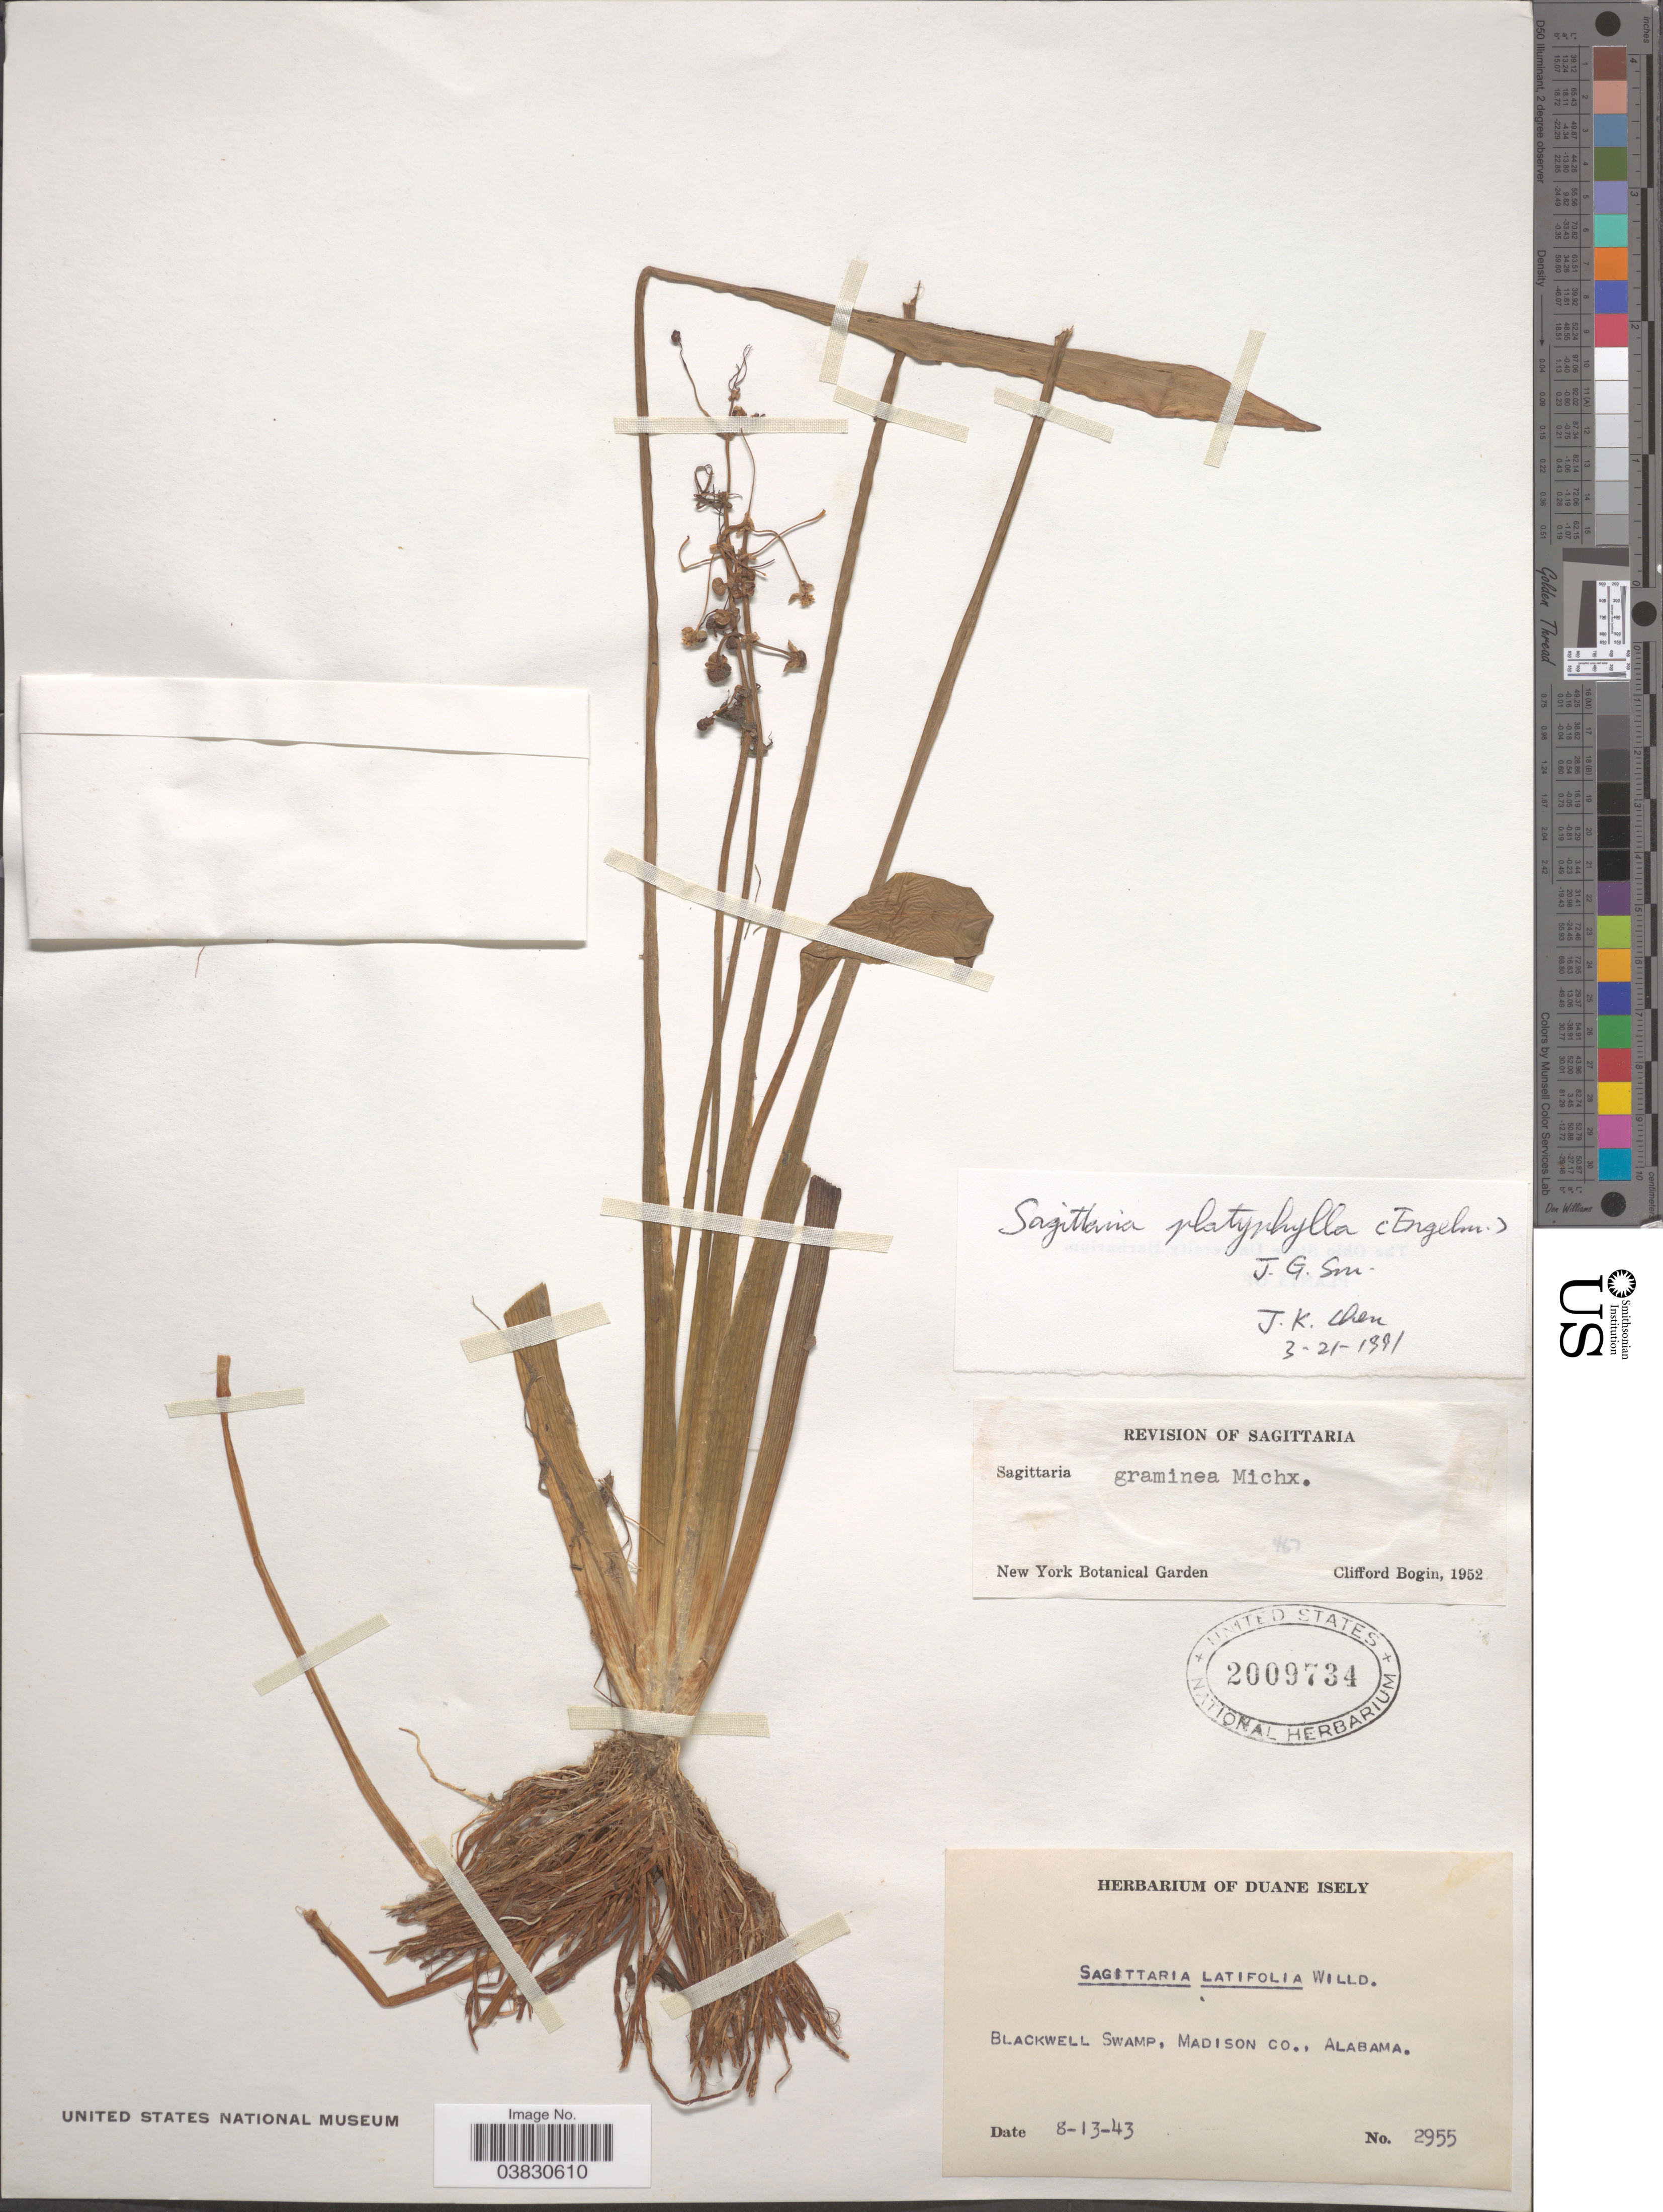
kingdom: Plantae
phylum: Tracheophyta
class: Liliopsida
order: Alismatales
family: Alismataceae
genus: Sagittaria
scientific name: Sagittaria platyphylla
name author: (Englem.) J.G. Sm.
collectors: D. Isely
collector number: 2955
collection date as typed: Transcribed d/m/y: 13/8/43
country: United States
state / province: Alabama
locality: Blackwell Swamp, Madison Co.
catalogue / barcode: US 2009734